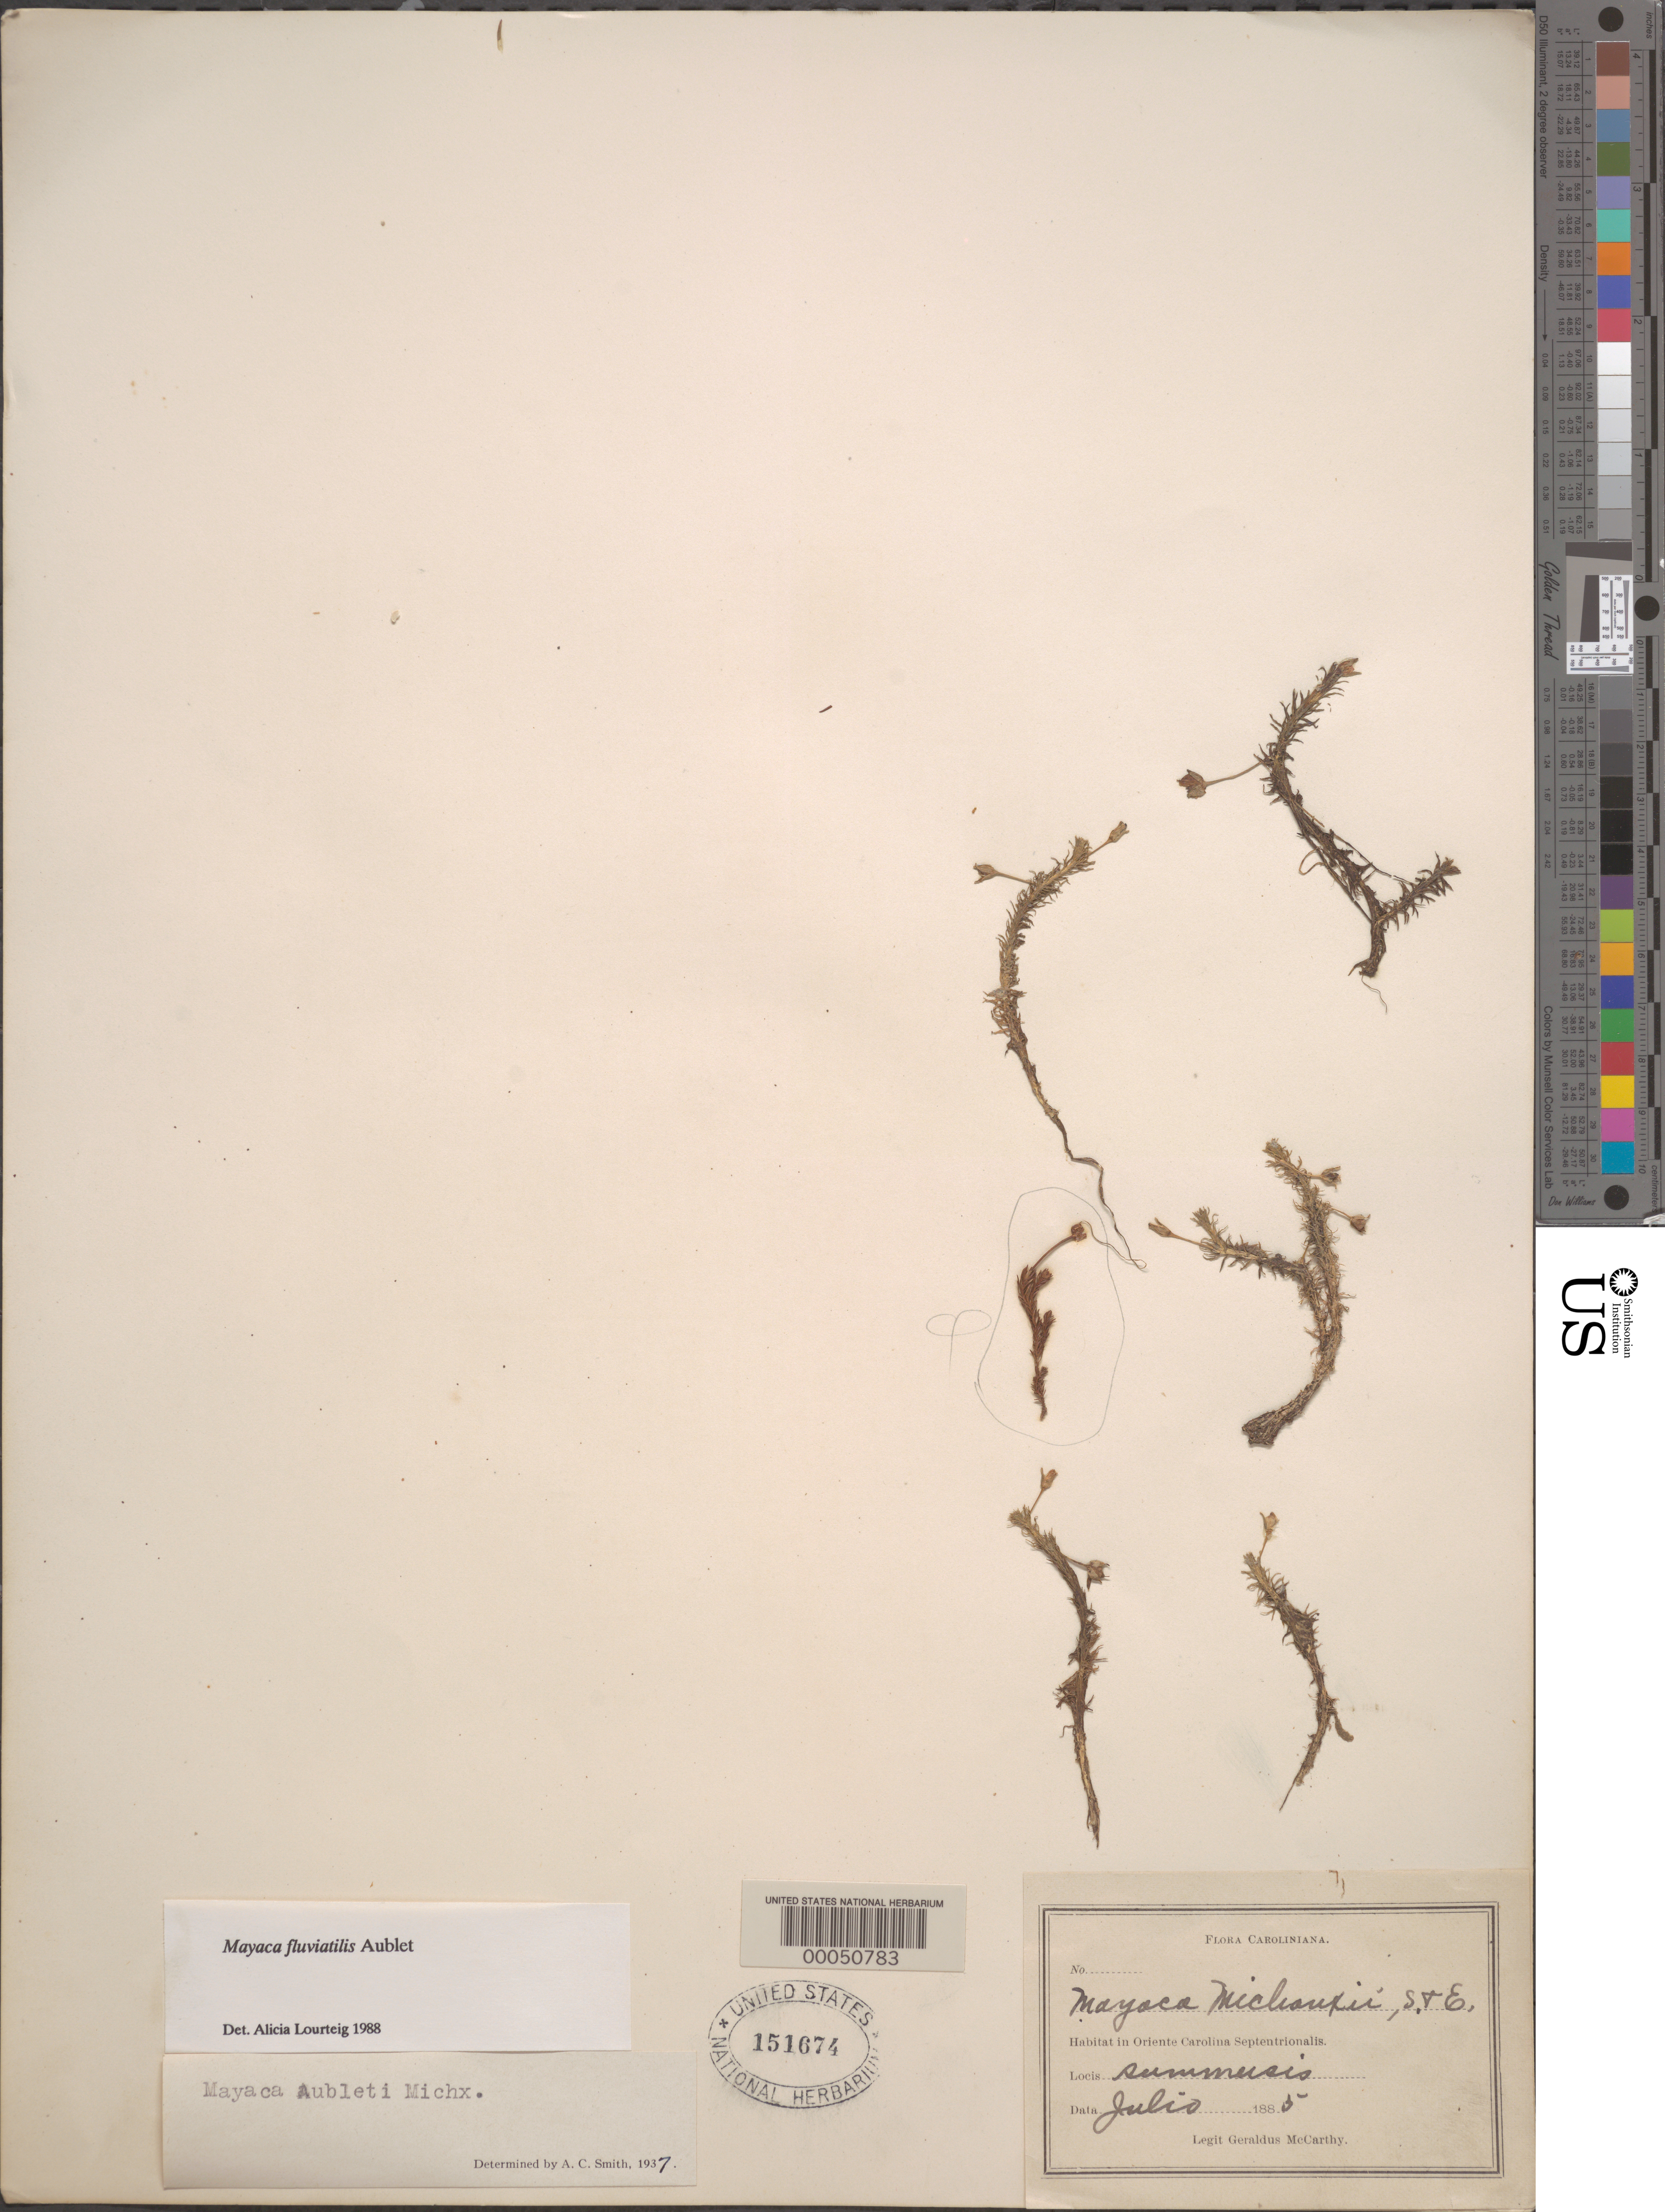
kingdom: Plantae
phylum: Tracheophyta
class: Liliopsida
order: Poales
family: Mayacaceae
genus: Mayaca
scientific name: Mayaca fluviatilis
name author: Aubl.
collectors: G. M. Mccarthy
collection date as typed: Jul 1885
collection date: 1885-07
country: United States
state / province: North Carolina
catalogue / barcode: US 151674